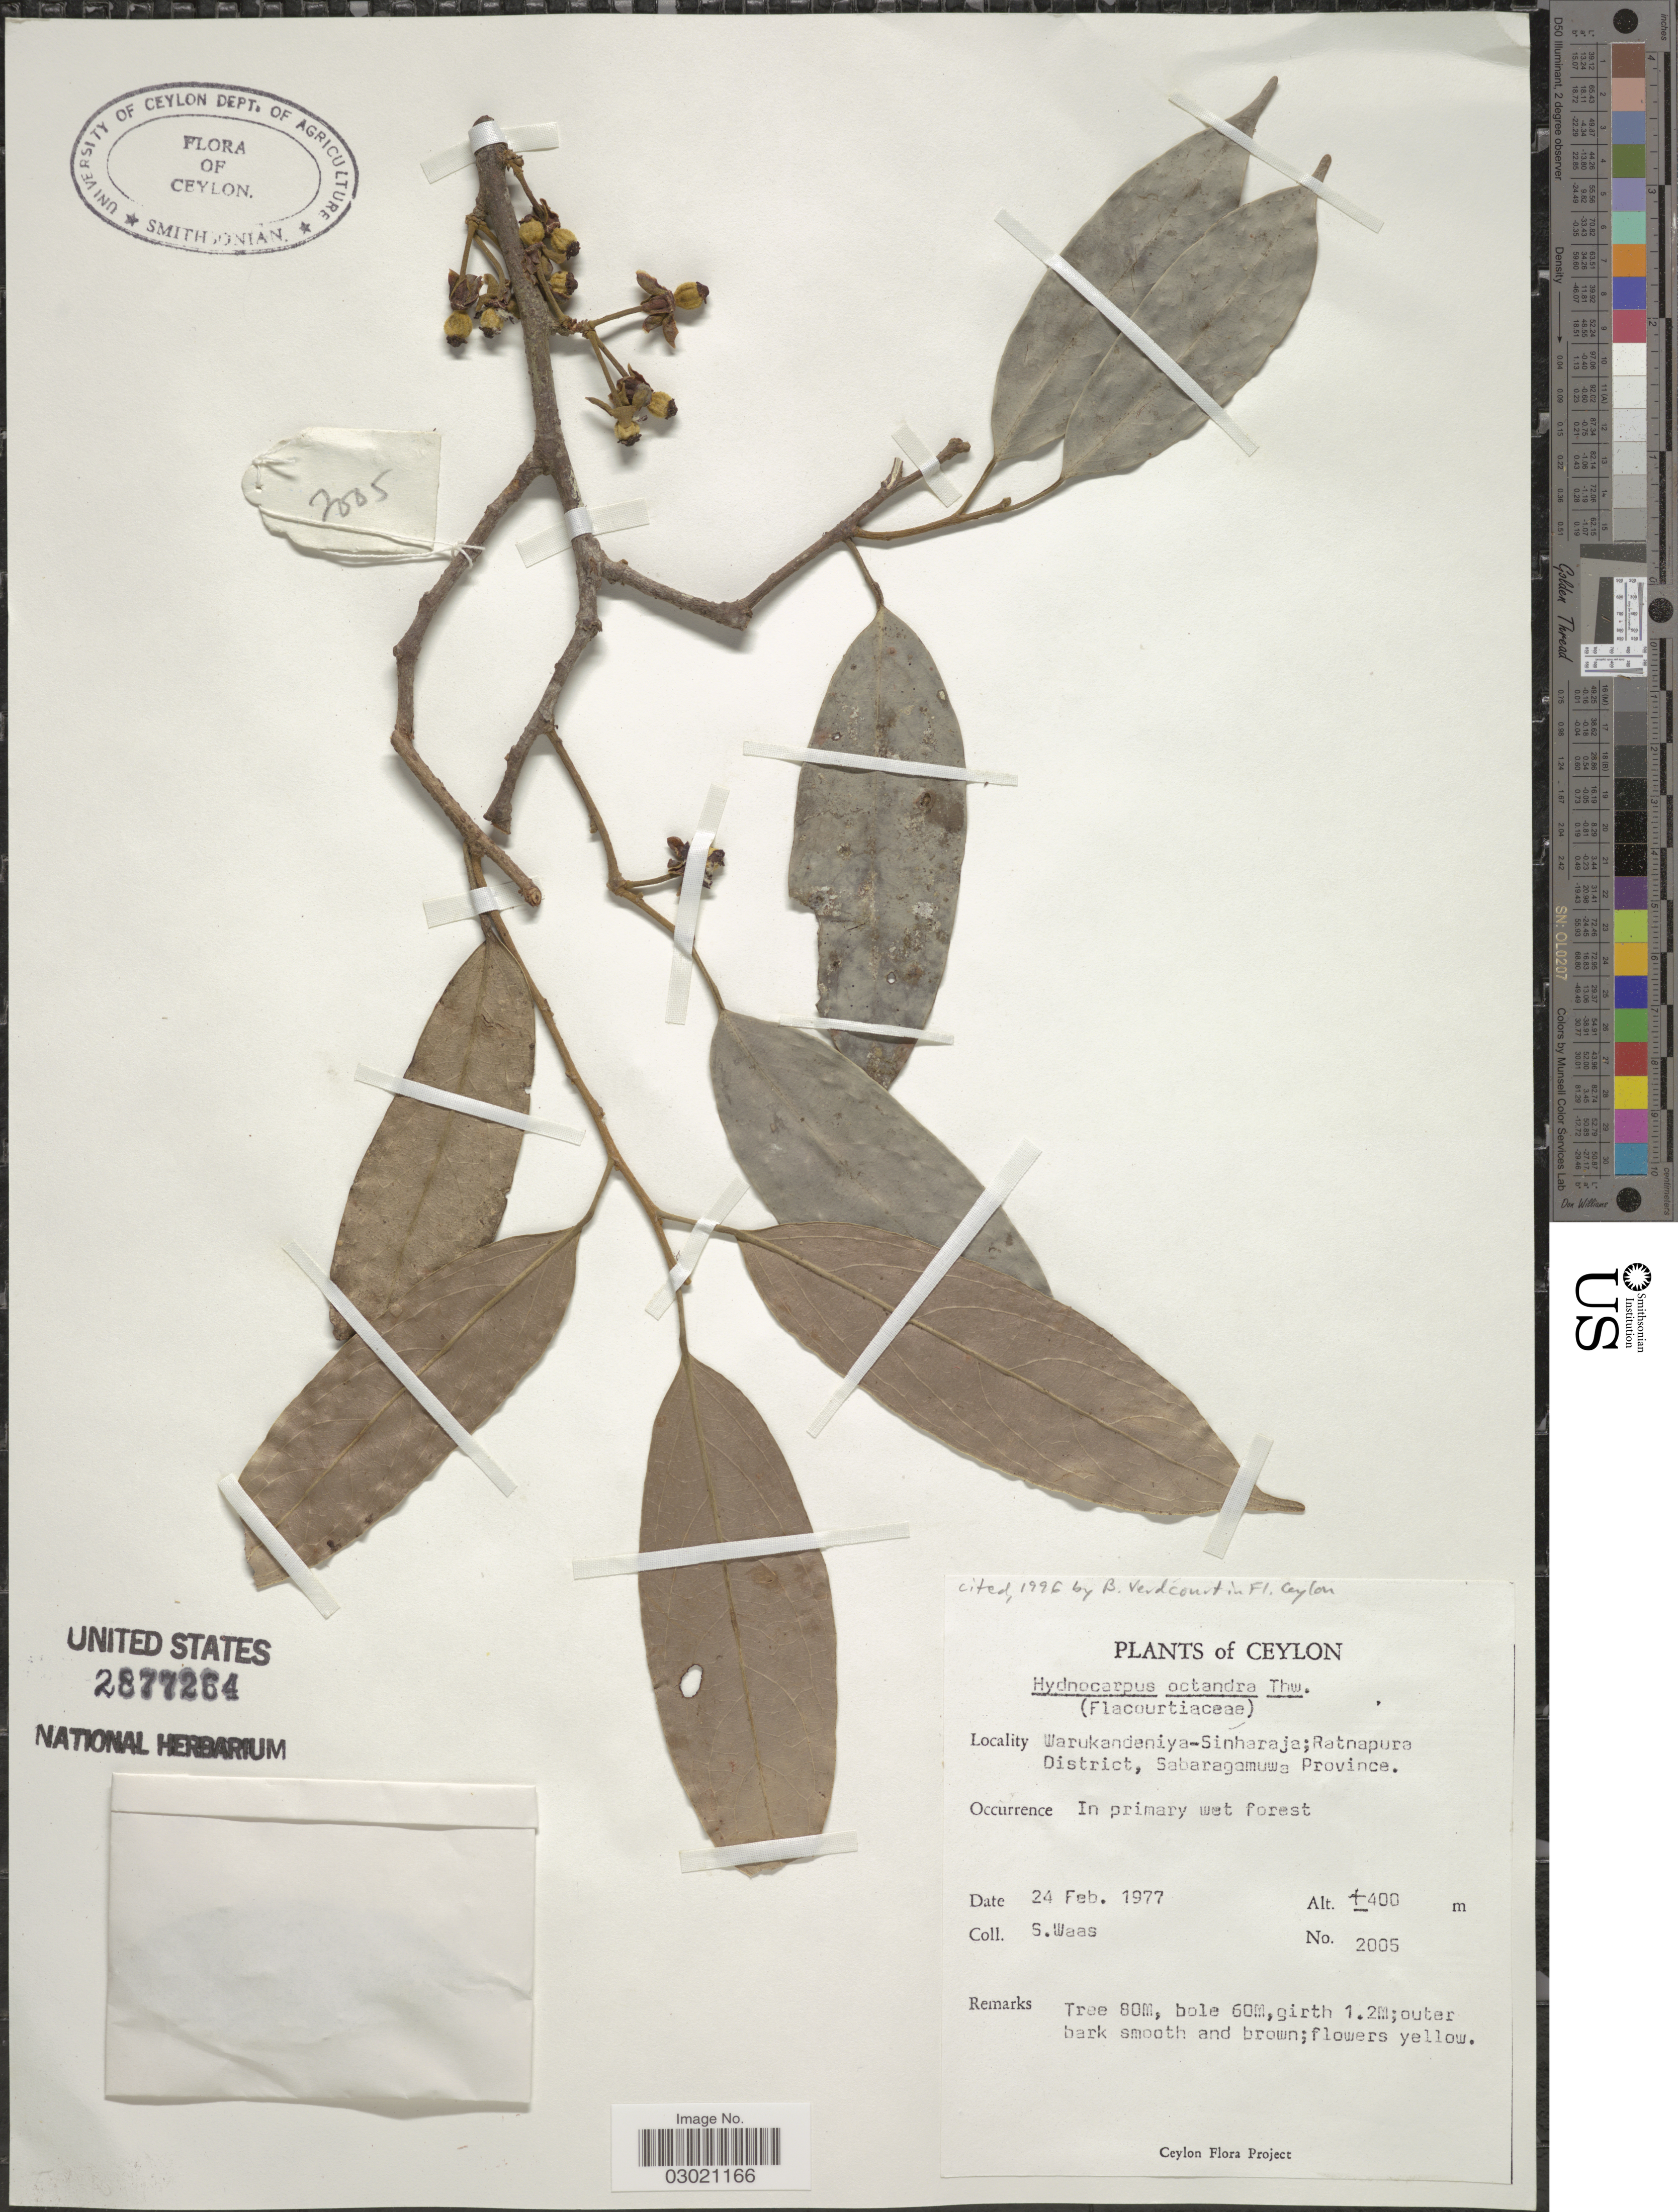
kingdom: Plantae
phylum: Tracheophyta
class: Magnoliopsida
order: Malpighiales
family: Achariaceae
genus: Hydnocarpus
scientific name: Hydnocarpus octandrus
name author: Thwaites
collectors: S. Waas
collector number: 2005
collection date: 1977-02-24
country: Sri Lanka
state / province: Sabaragamuwa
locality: Ceylon, Warukandeniya-Sinharaja; Ratnapura District.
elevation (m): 400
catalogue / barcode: US 2877264